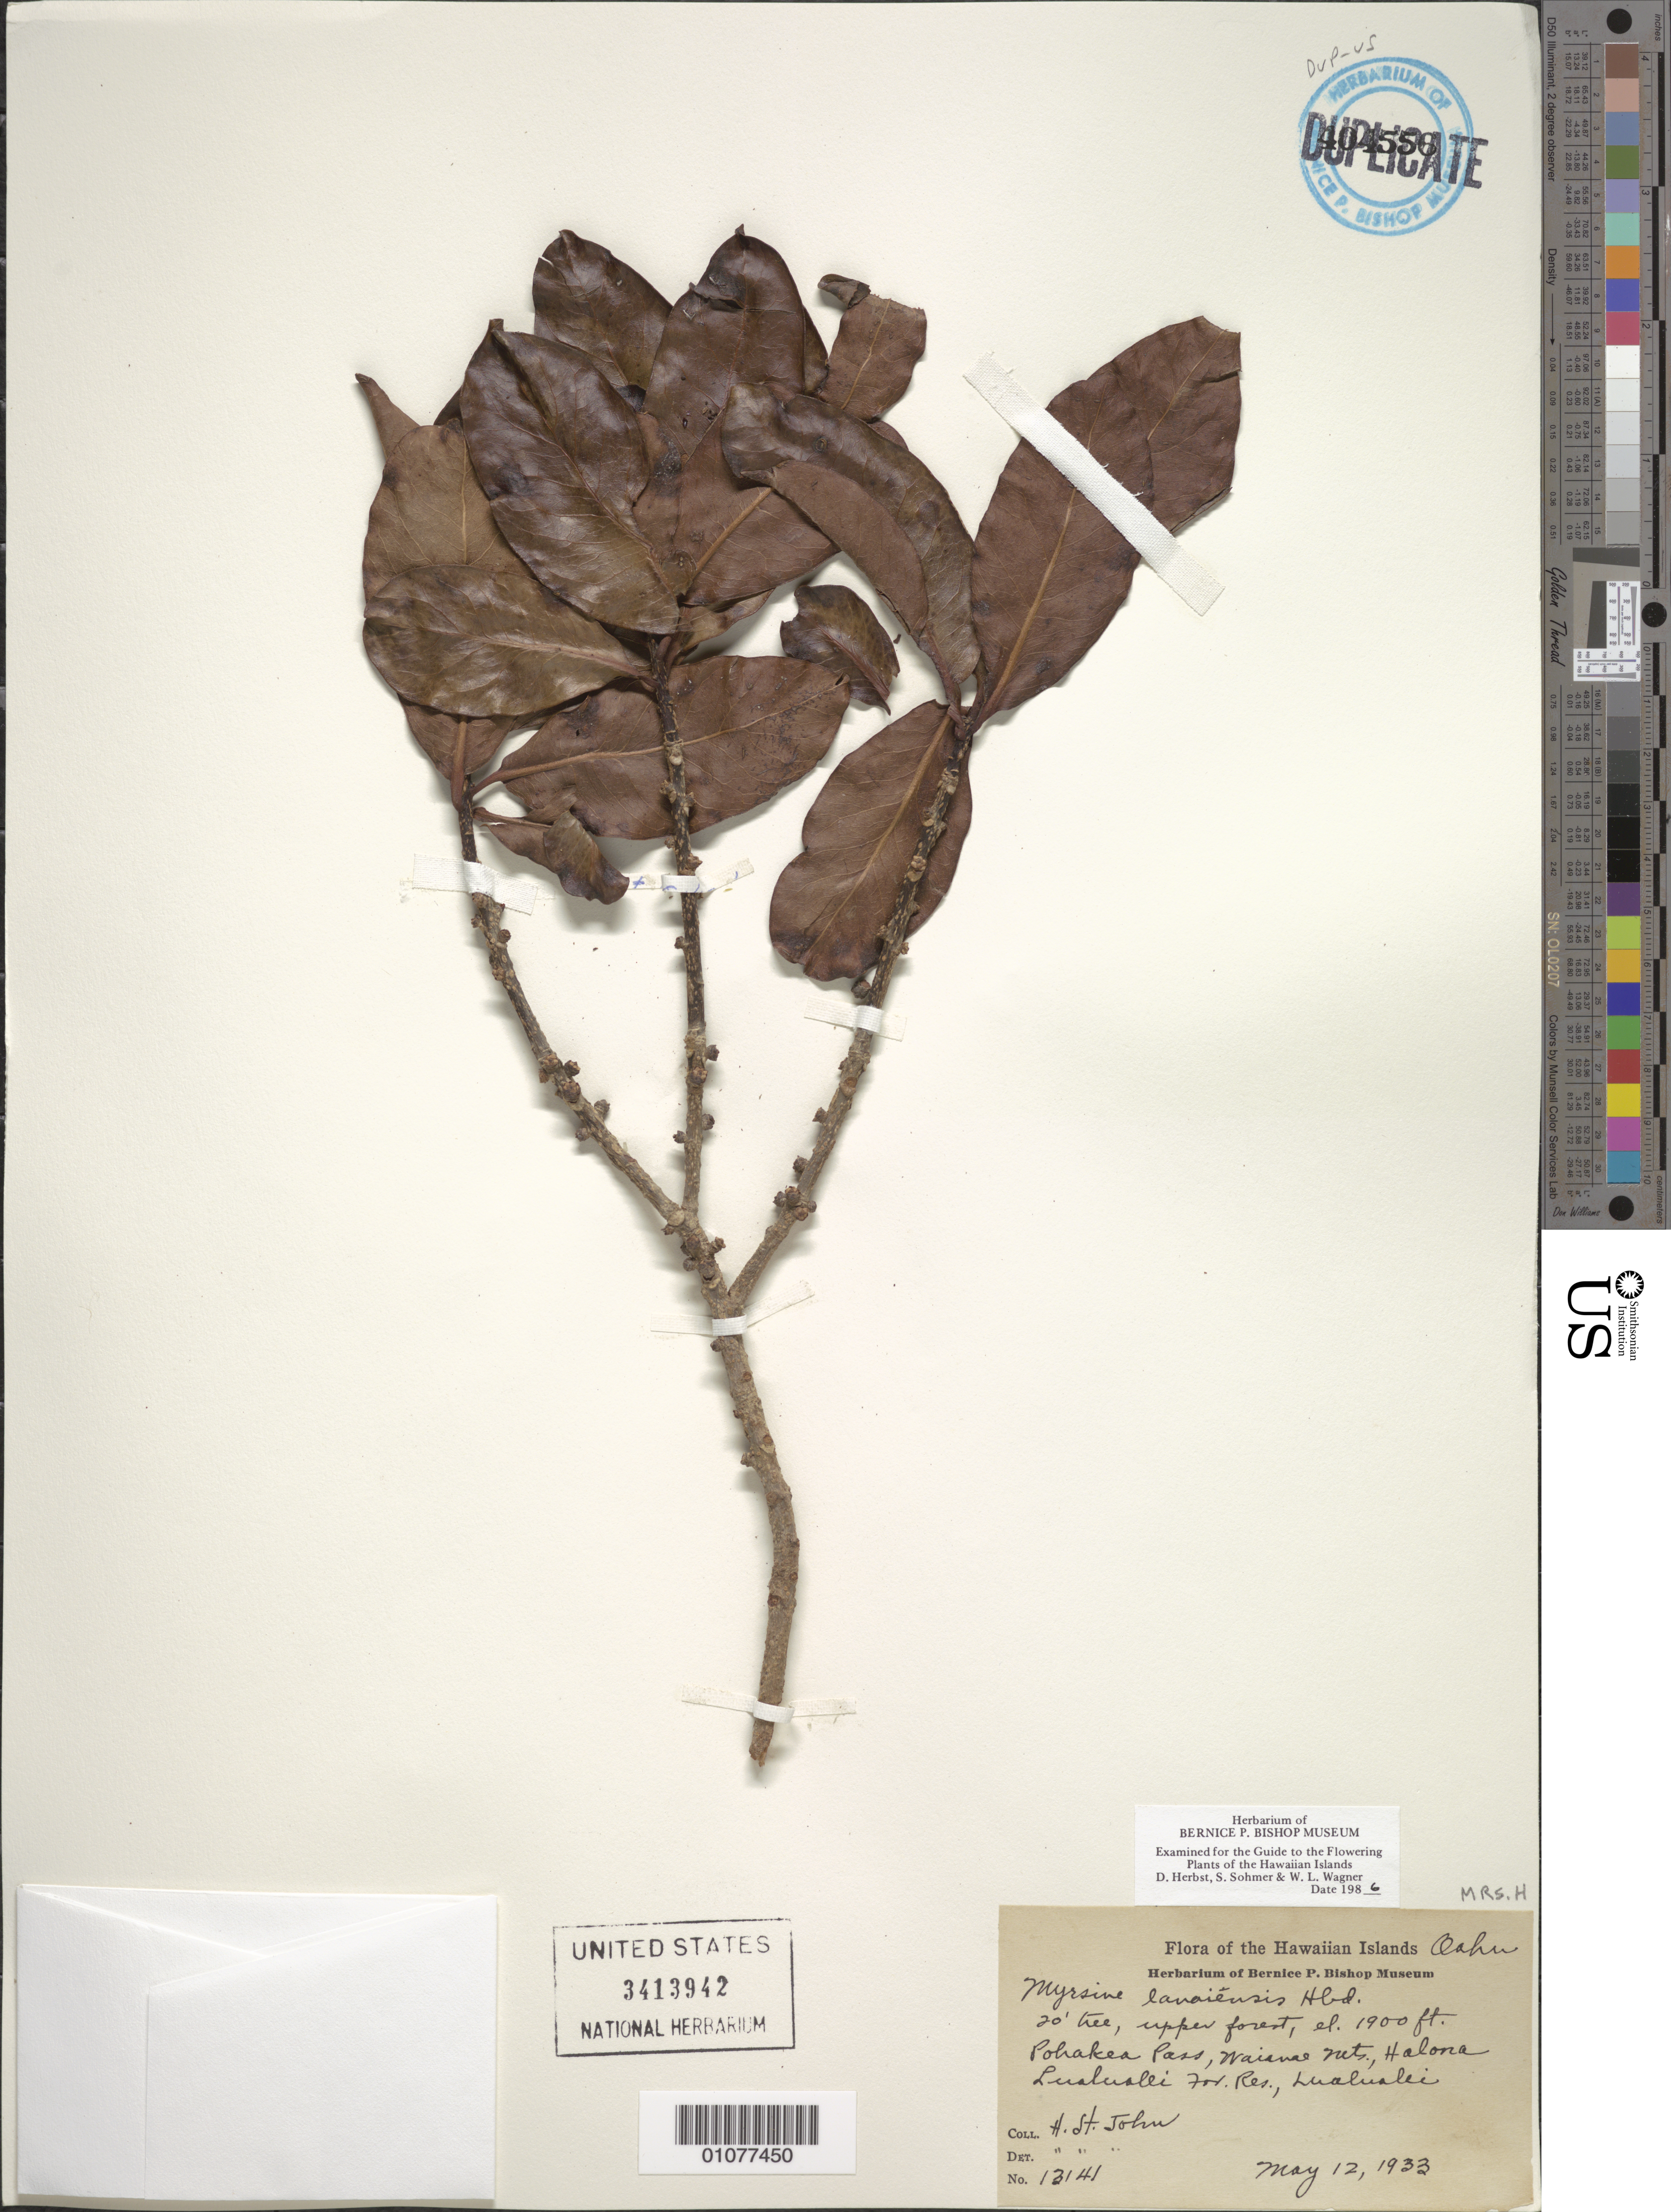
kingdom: Plantae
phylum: Tracheophyta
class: Magnoliopsida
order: Ericales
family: Primulaceae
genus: Myrsine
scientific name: Myrsine lanaiensis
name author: Hillebr.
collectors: H. St. John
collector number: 13141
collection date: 1933-05-12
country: United States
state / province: Hawaii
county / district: Honolulu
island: Oahu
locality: Lualualei, Halona Lualualei Forest Reserve, Waiamea Mts., Pohakea Pass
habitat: upper forest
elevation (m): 579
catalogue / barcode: US 3413942